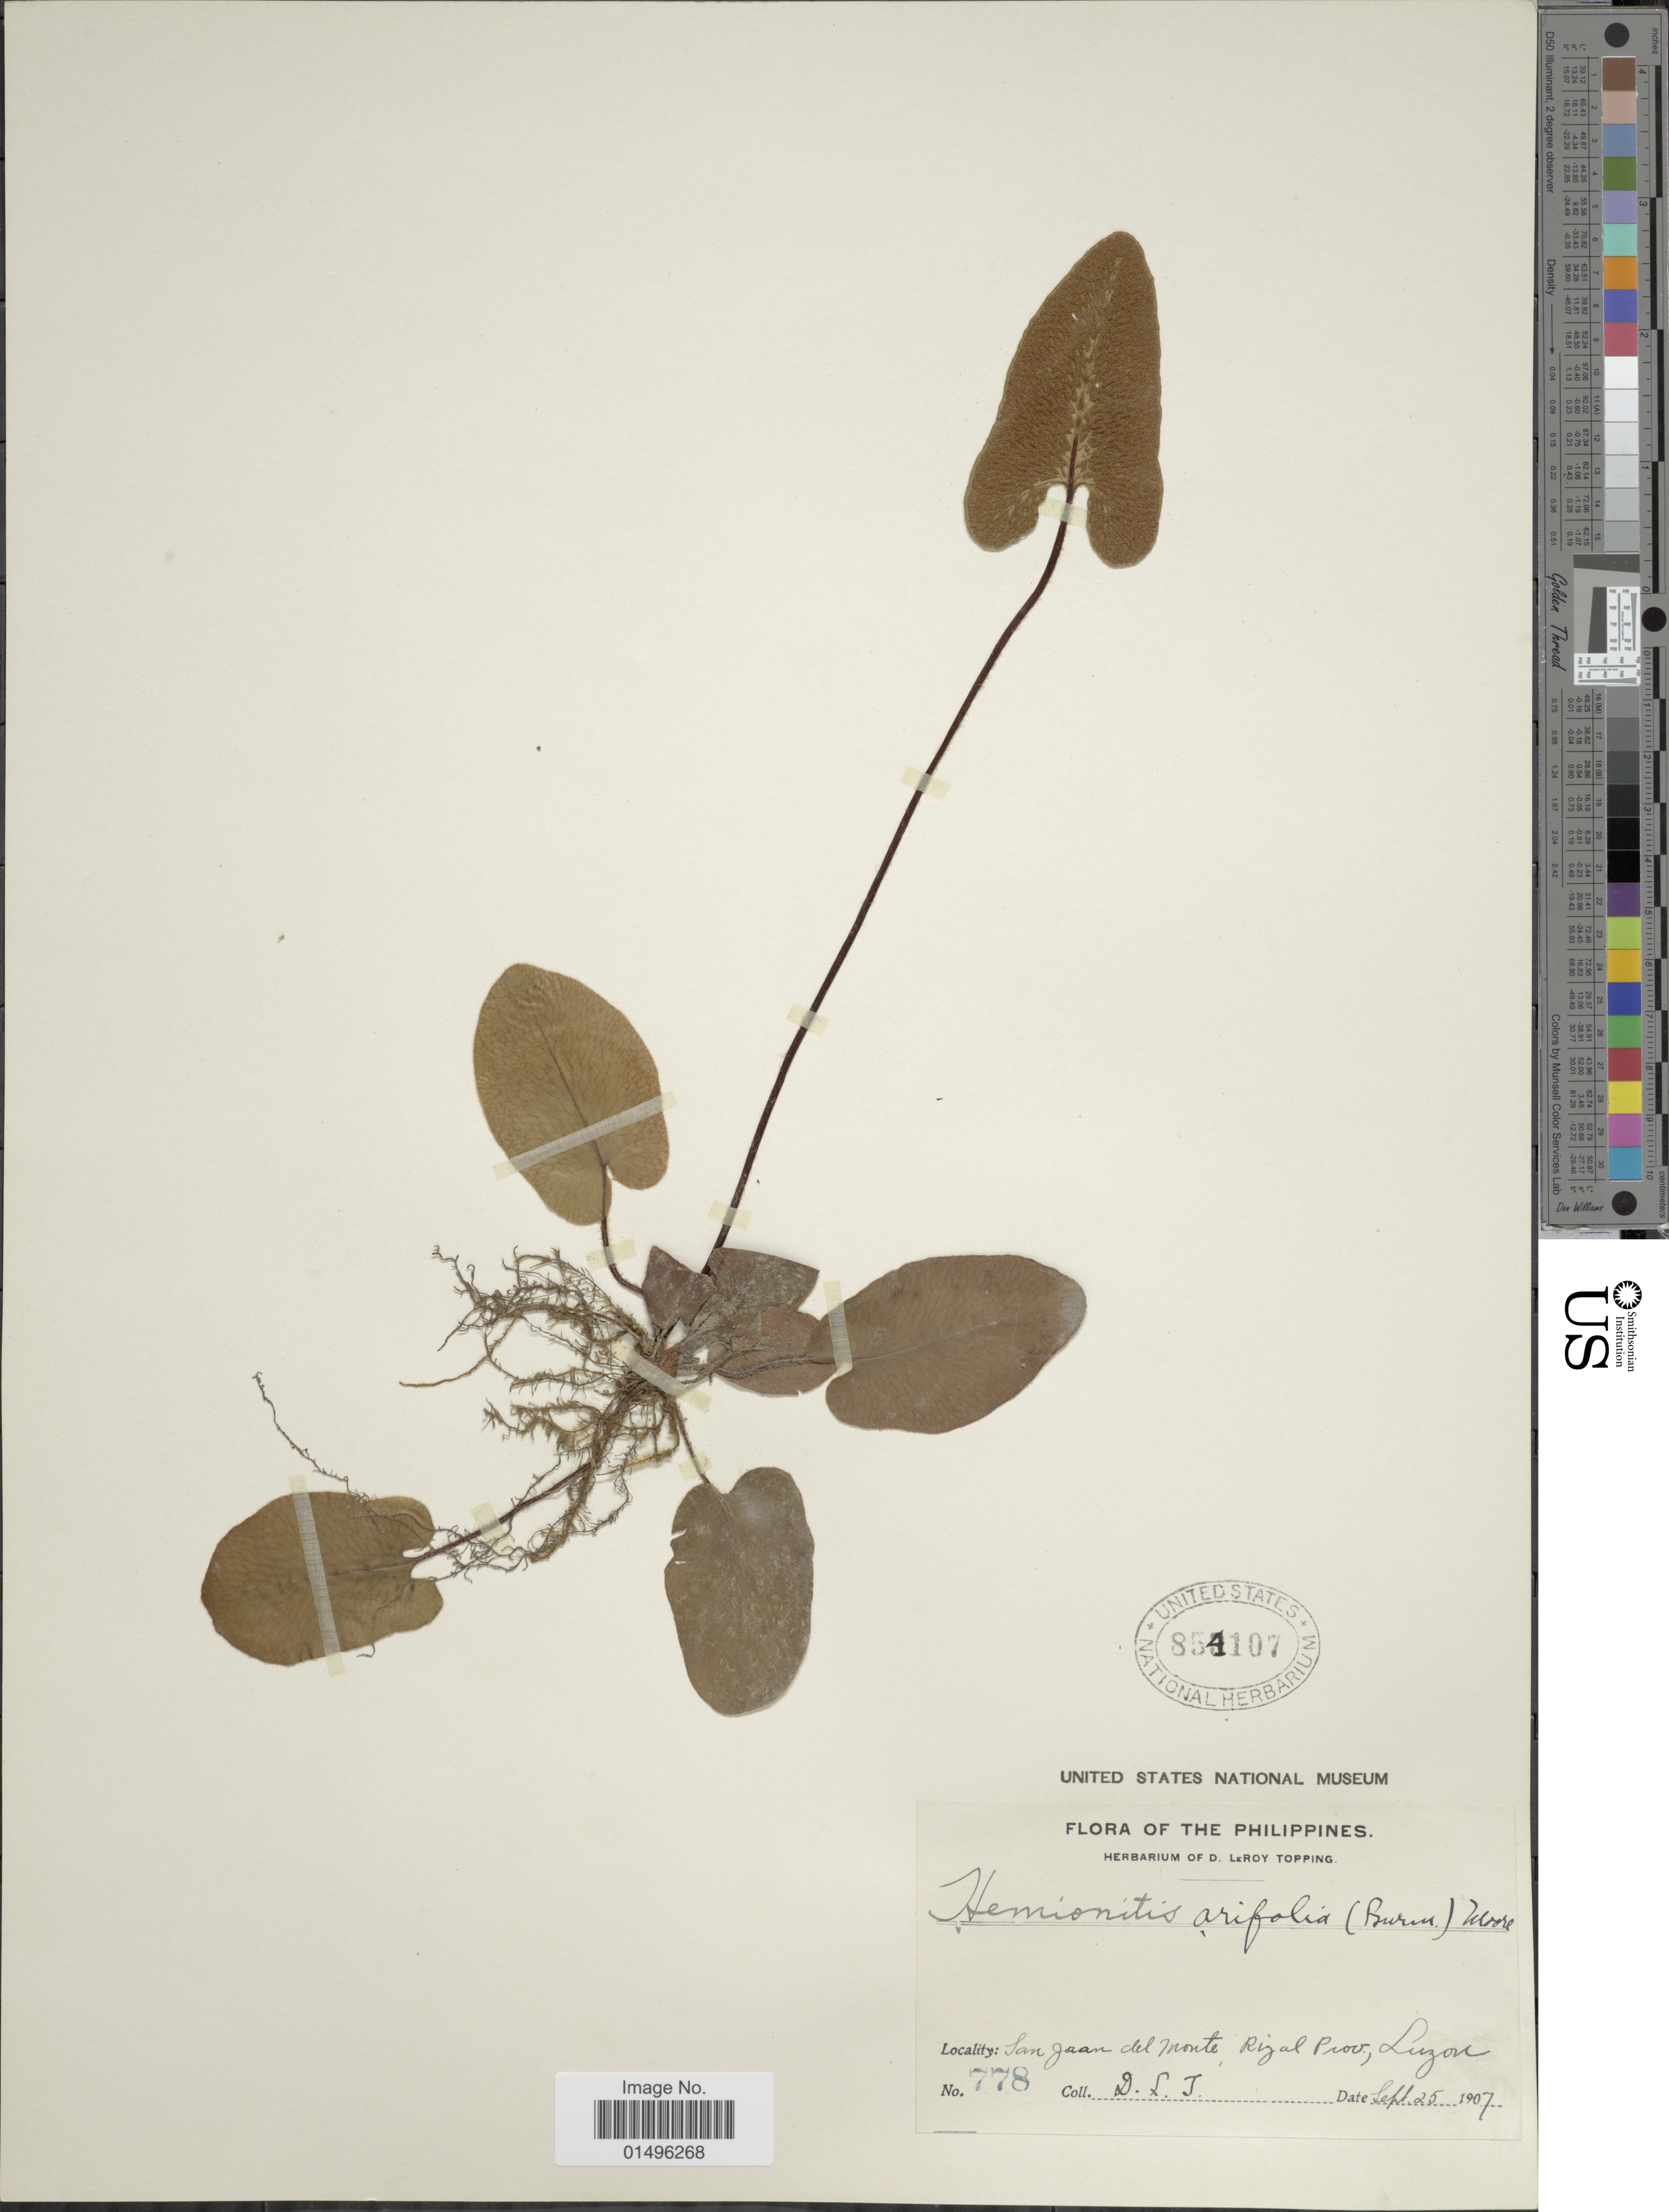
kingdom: Plantae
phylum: Tracheophyta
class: Polypodiopsida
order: Polypodiales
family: Pteridaceae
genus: Parahemionitis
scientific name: Parahemionitis cordata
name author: (Roxb. ex Hook. & Grev.) Fraser-Jenk.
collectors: D. L. Topping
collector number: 778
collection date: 1907-09-25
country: Philippines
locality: Philippines, San Juan del Monte, Rizal Prov., Luzon.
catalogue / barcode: US 854107